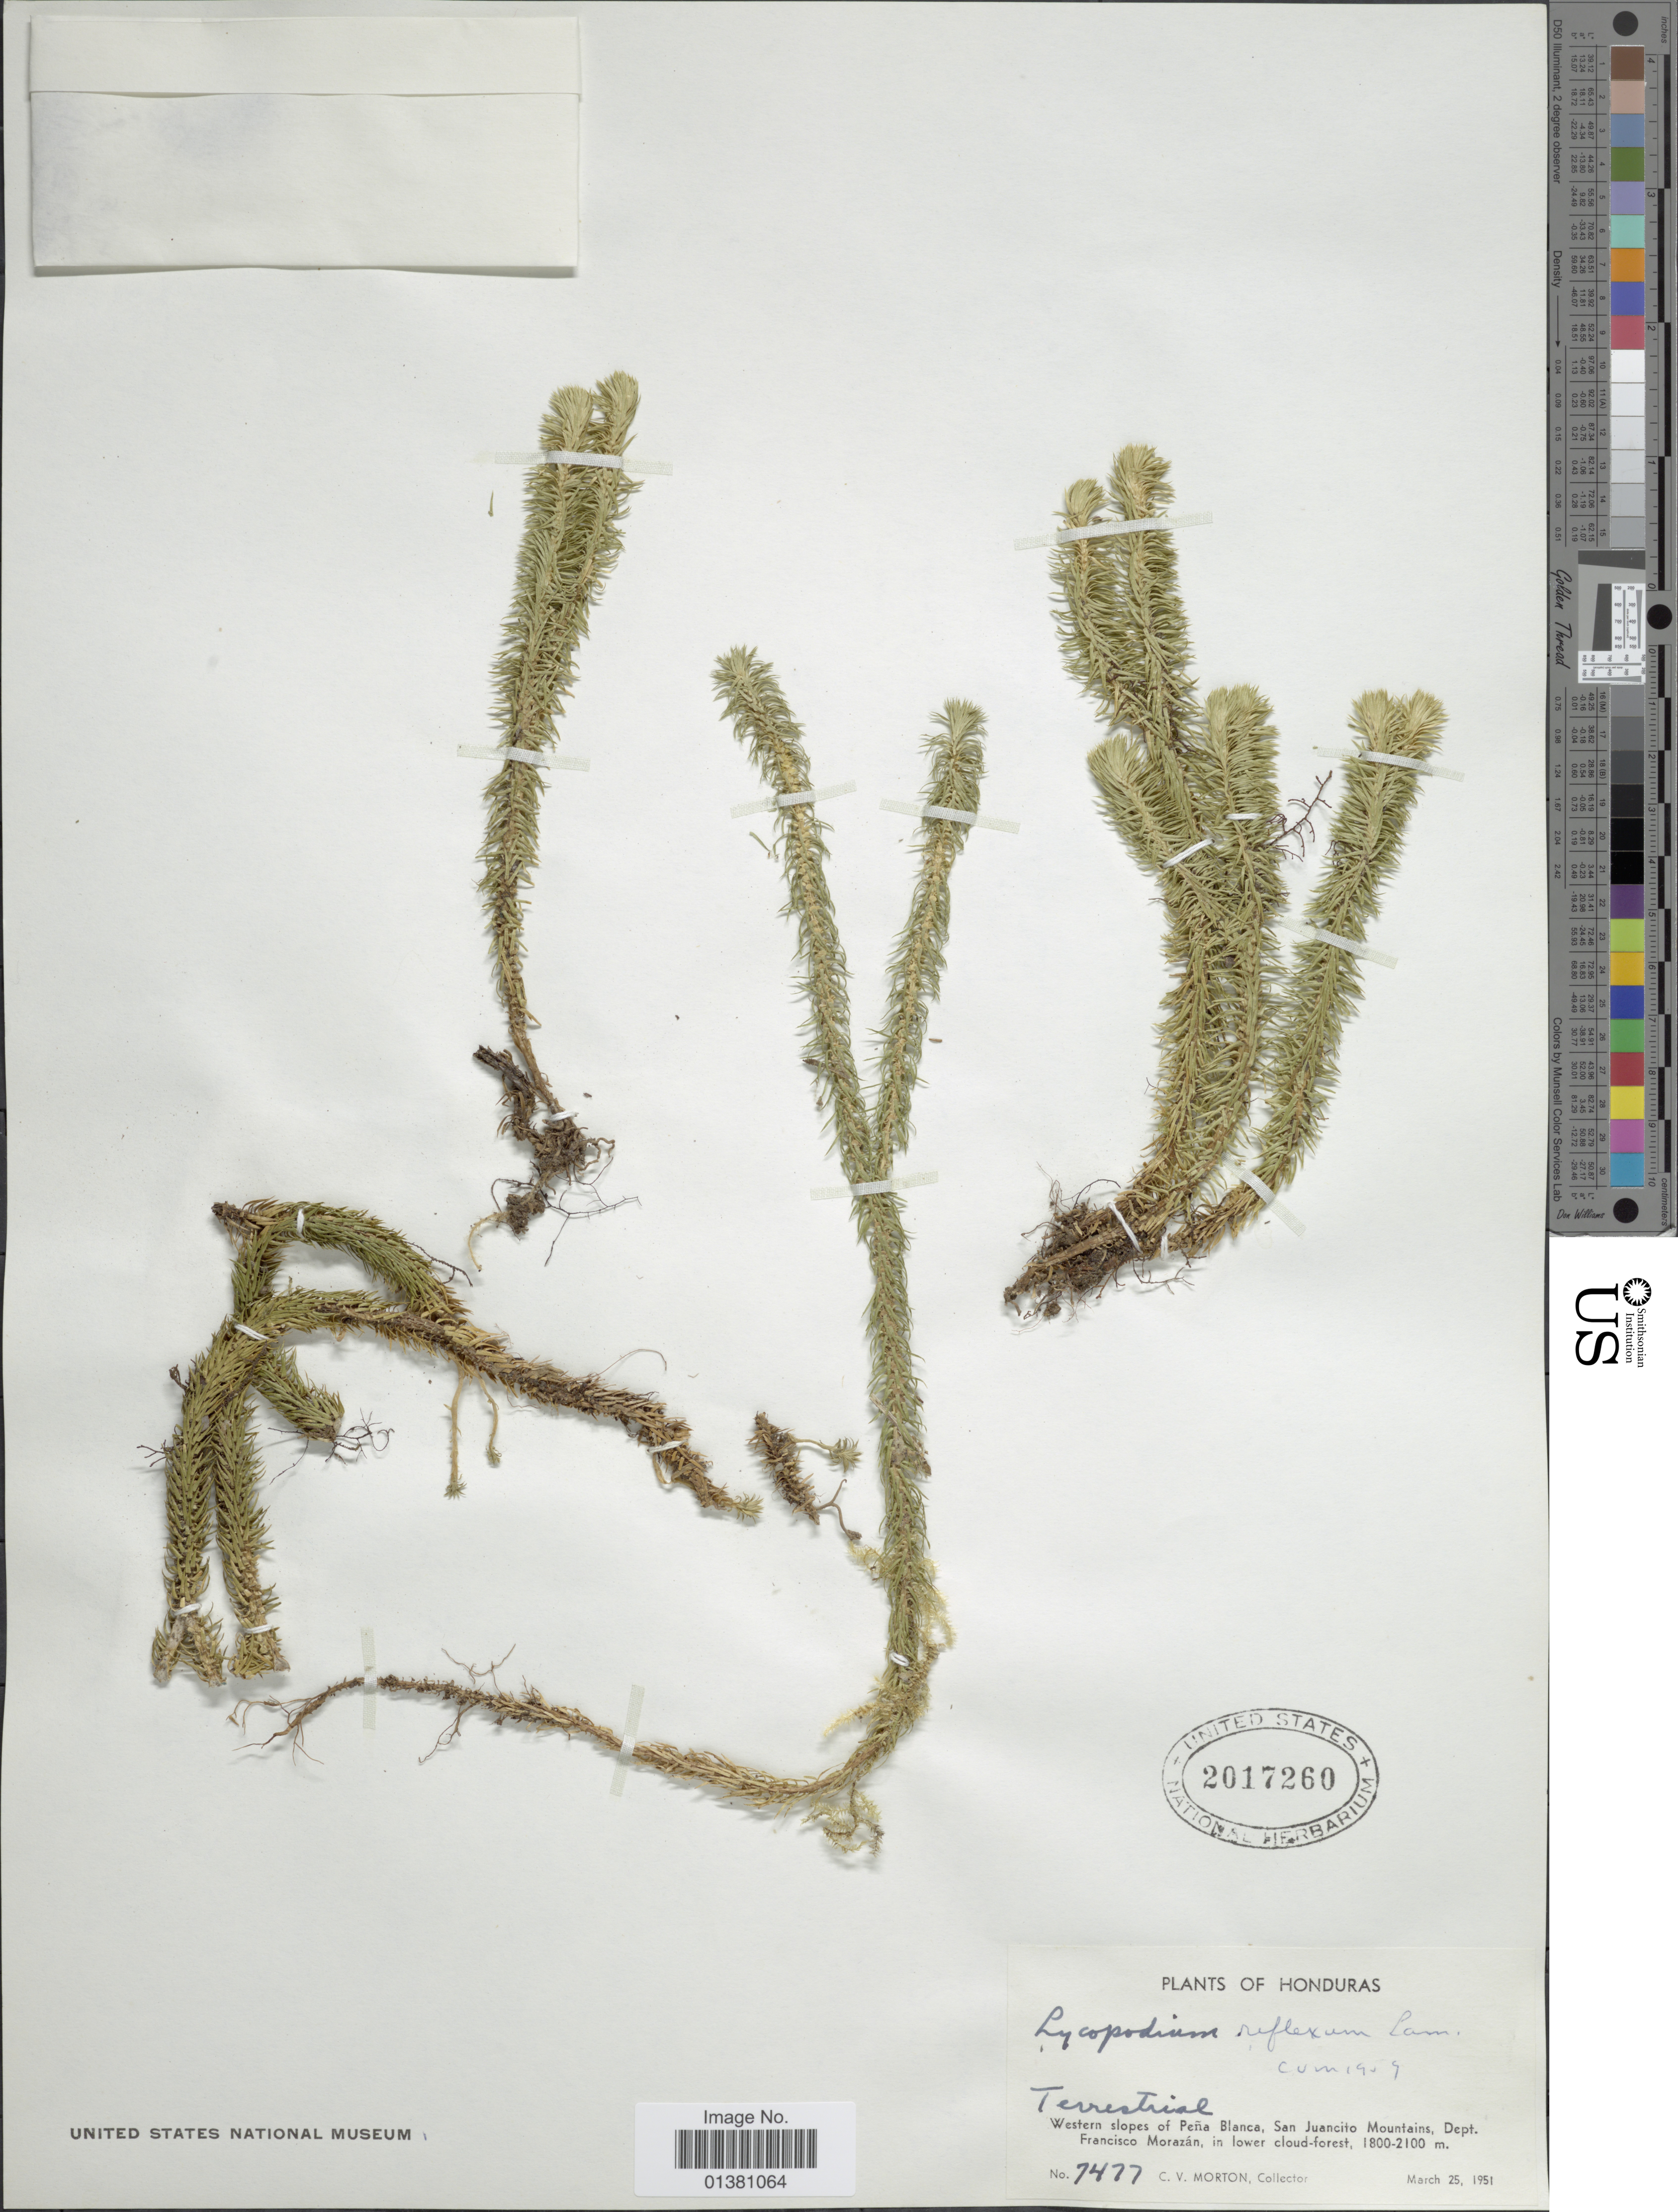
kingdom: Plantae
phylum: Tracheophyta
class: Lycopodiopsida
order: Lycopodiales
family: Lycopodiaceae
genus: Phlegmariurus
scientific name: Phlegmariurus reflexus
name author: (Lam.) B. Øllg.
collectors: C. V. Morton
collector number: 7477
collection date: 1951-03-25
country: Honduras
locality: Western slopes of Peña Blanca,San Juancito Mountains,Dept. Francisco Morazán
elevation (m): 1800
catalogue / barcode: US 2017260